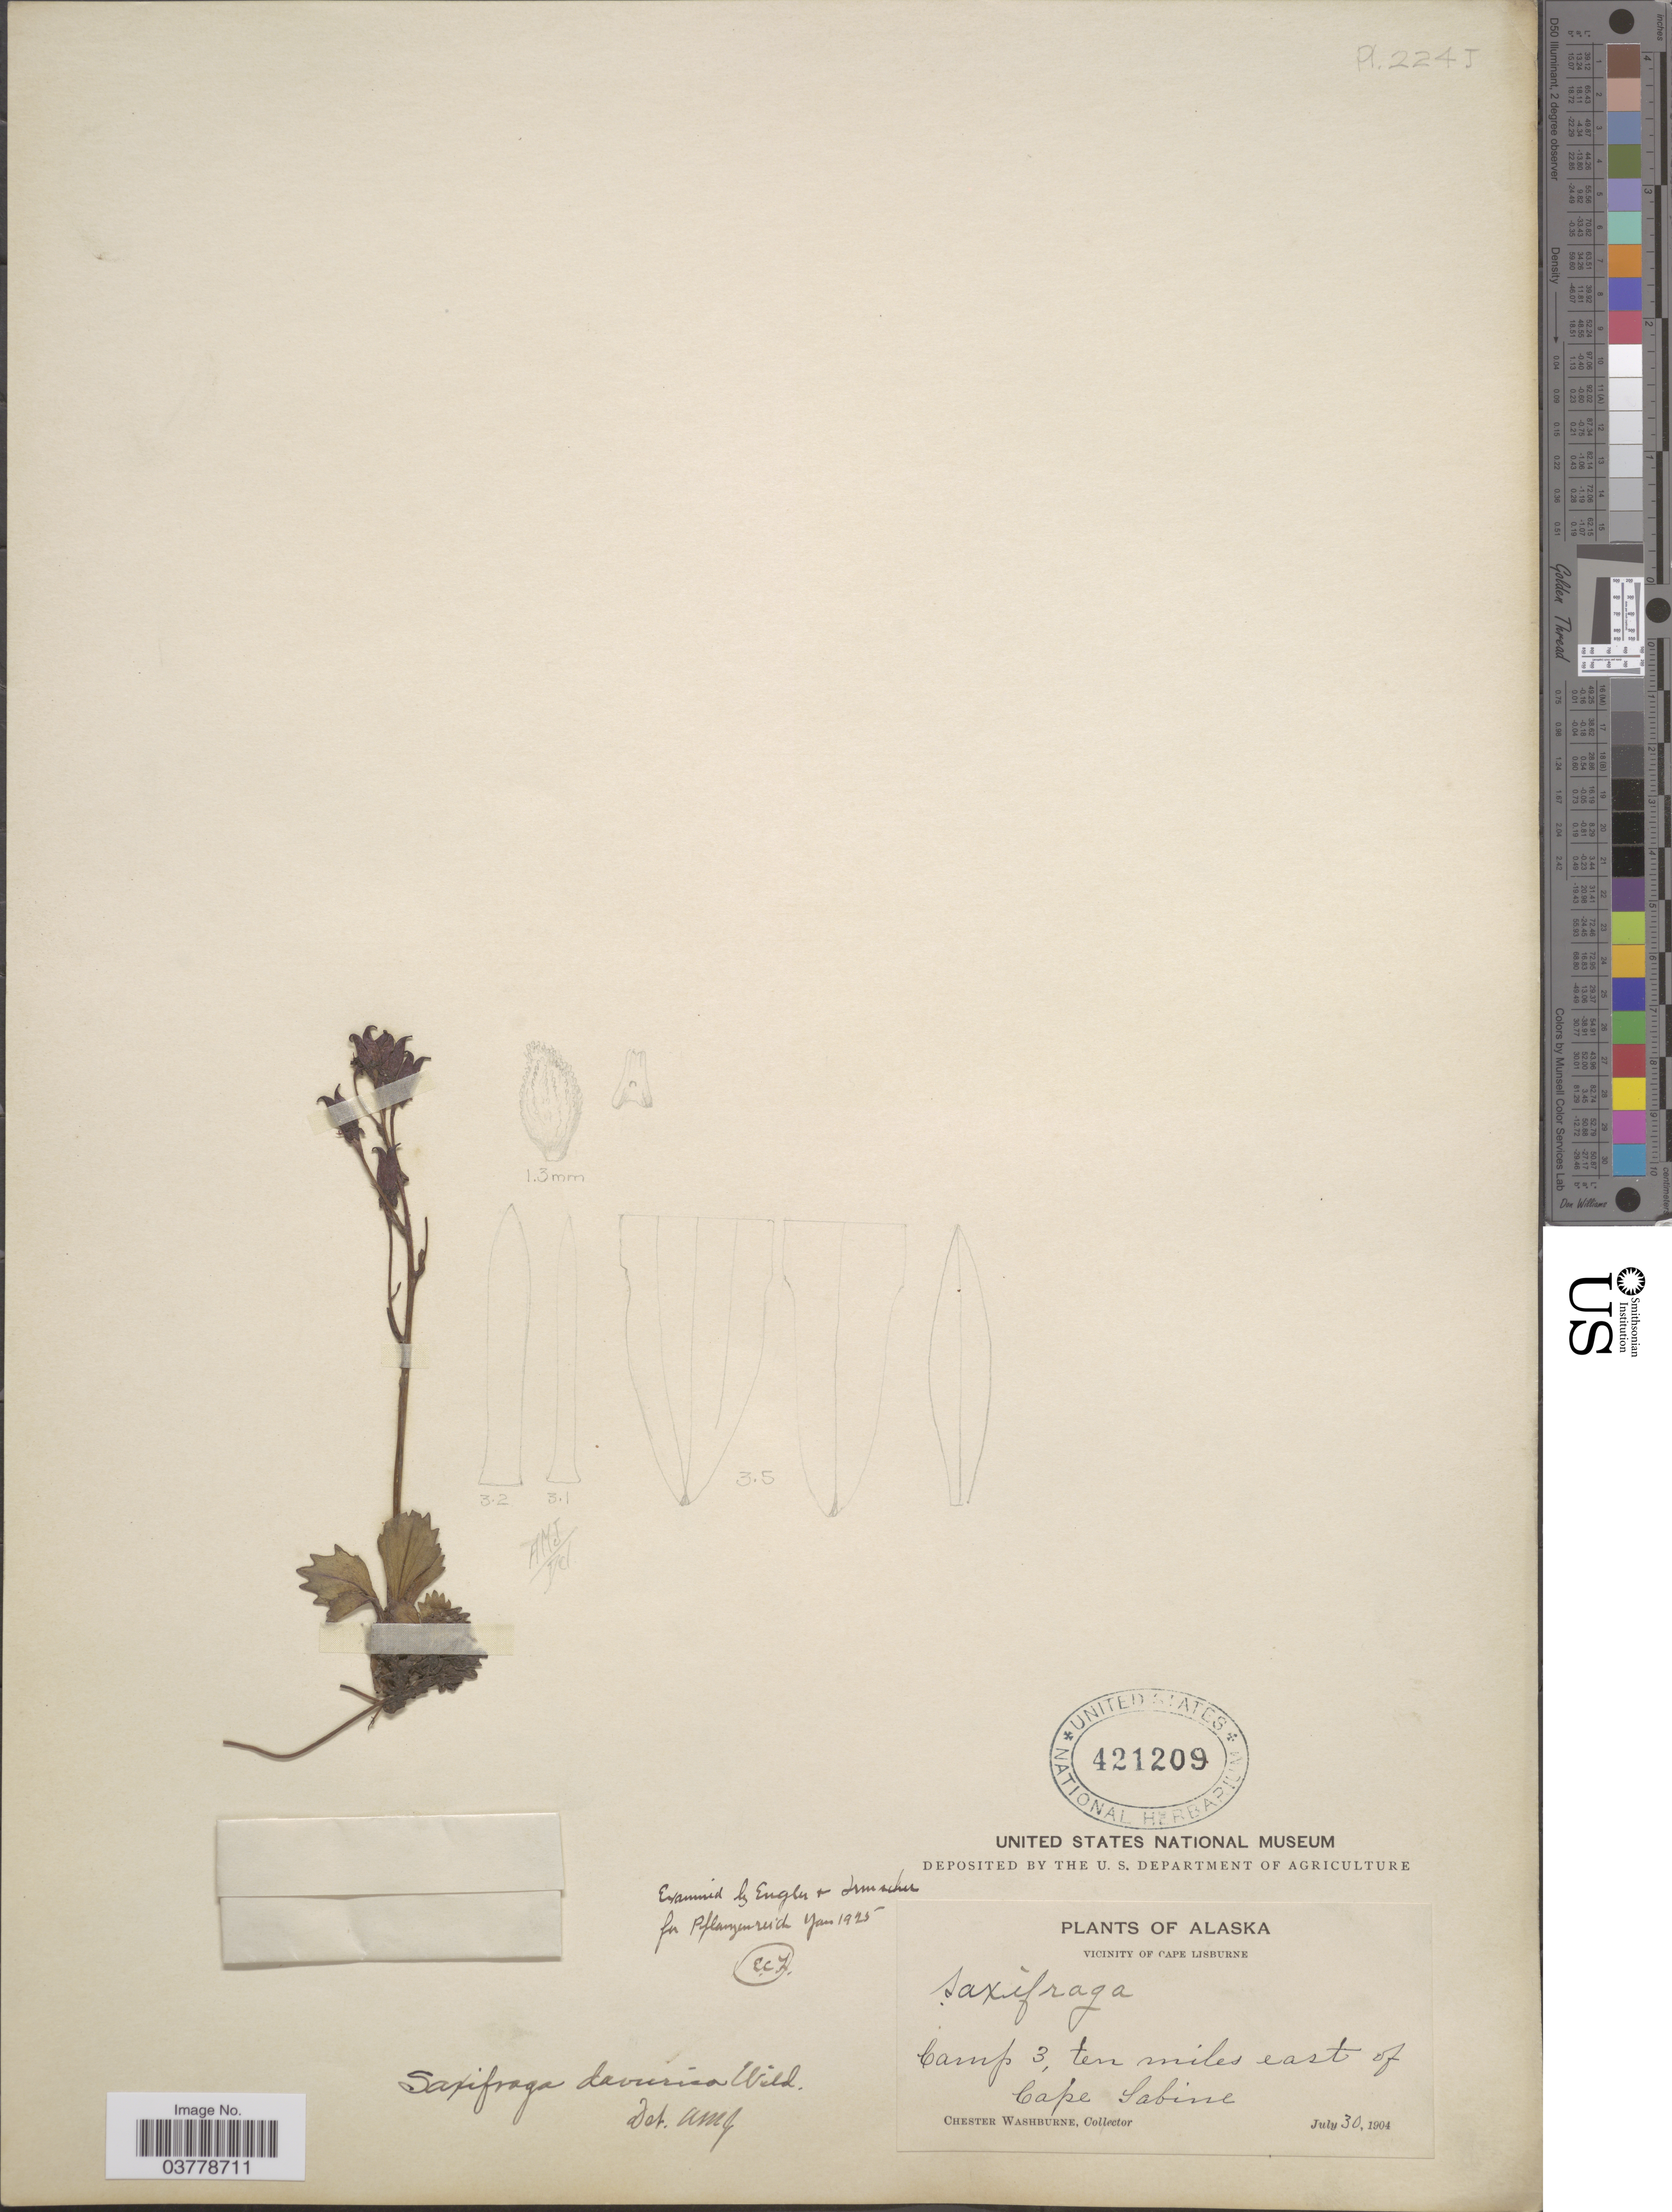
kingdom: Plantae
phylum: Tracheophyta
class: Magnoliopsida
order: Saxifragales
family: Saxifragaceae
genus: Micranthes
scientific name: Micranthes calycina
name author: (Sternb.) Gornall & H. Ohba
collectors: C. Washburne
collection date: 1904-07-30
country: United States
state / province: Alaska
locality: Vicinity of Cape Lisburne. Camp 3, ten miles east of Cape Sabine.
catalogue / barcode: US 421209